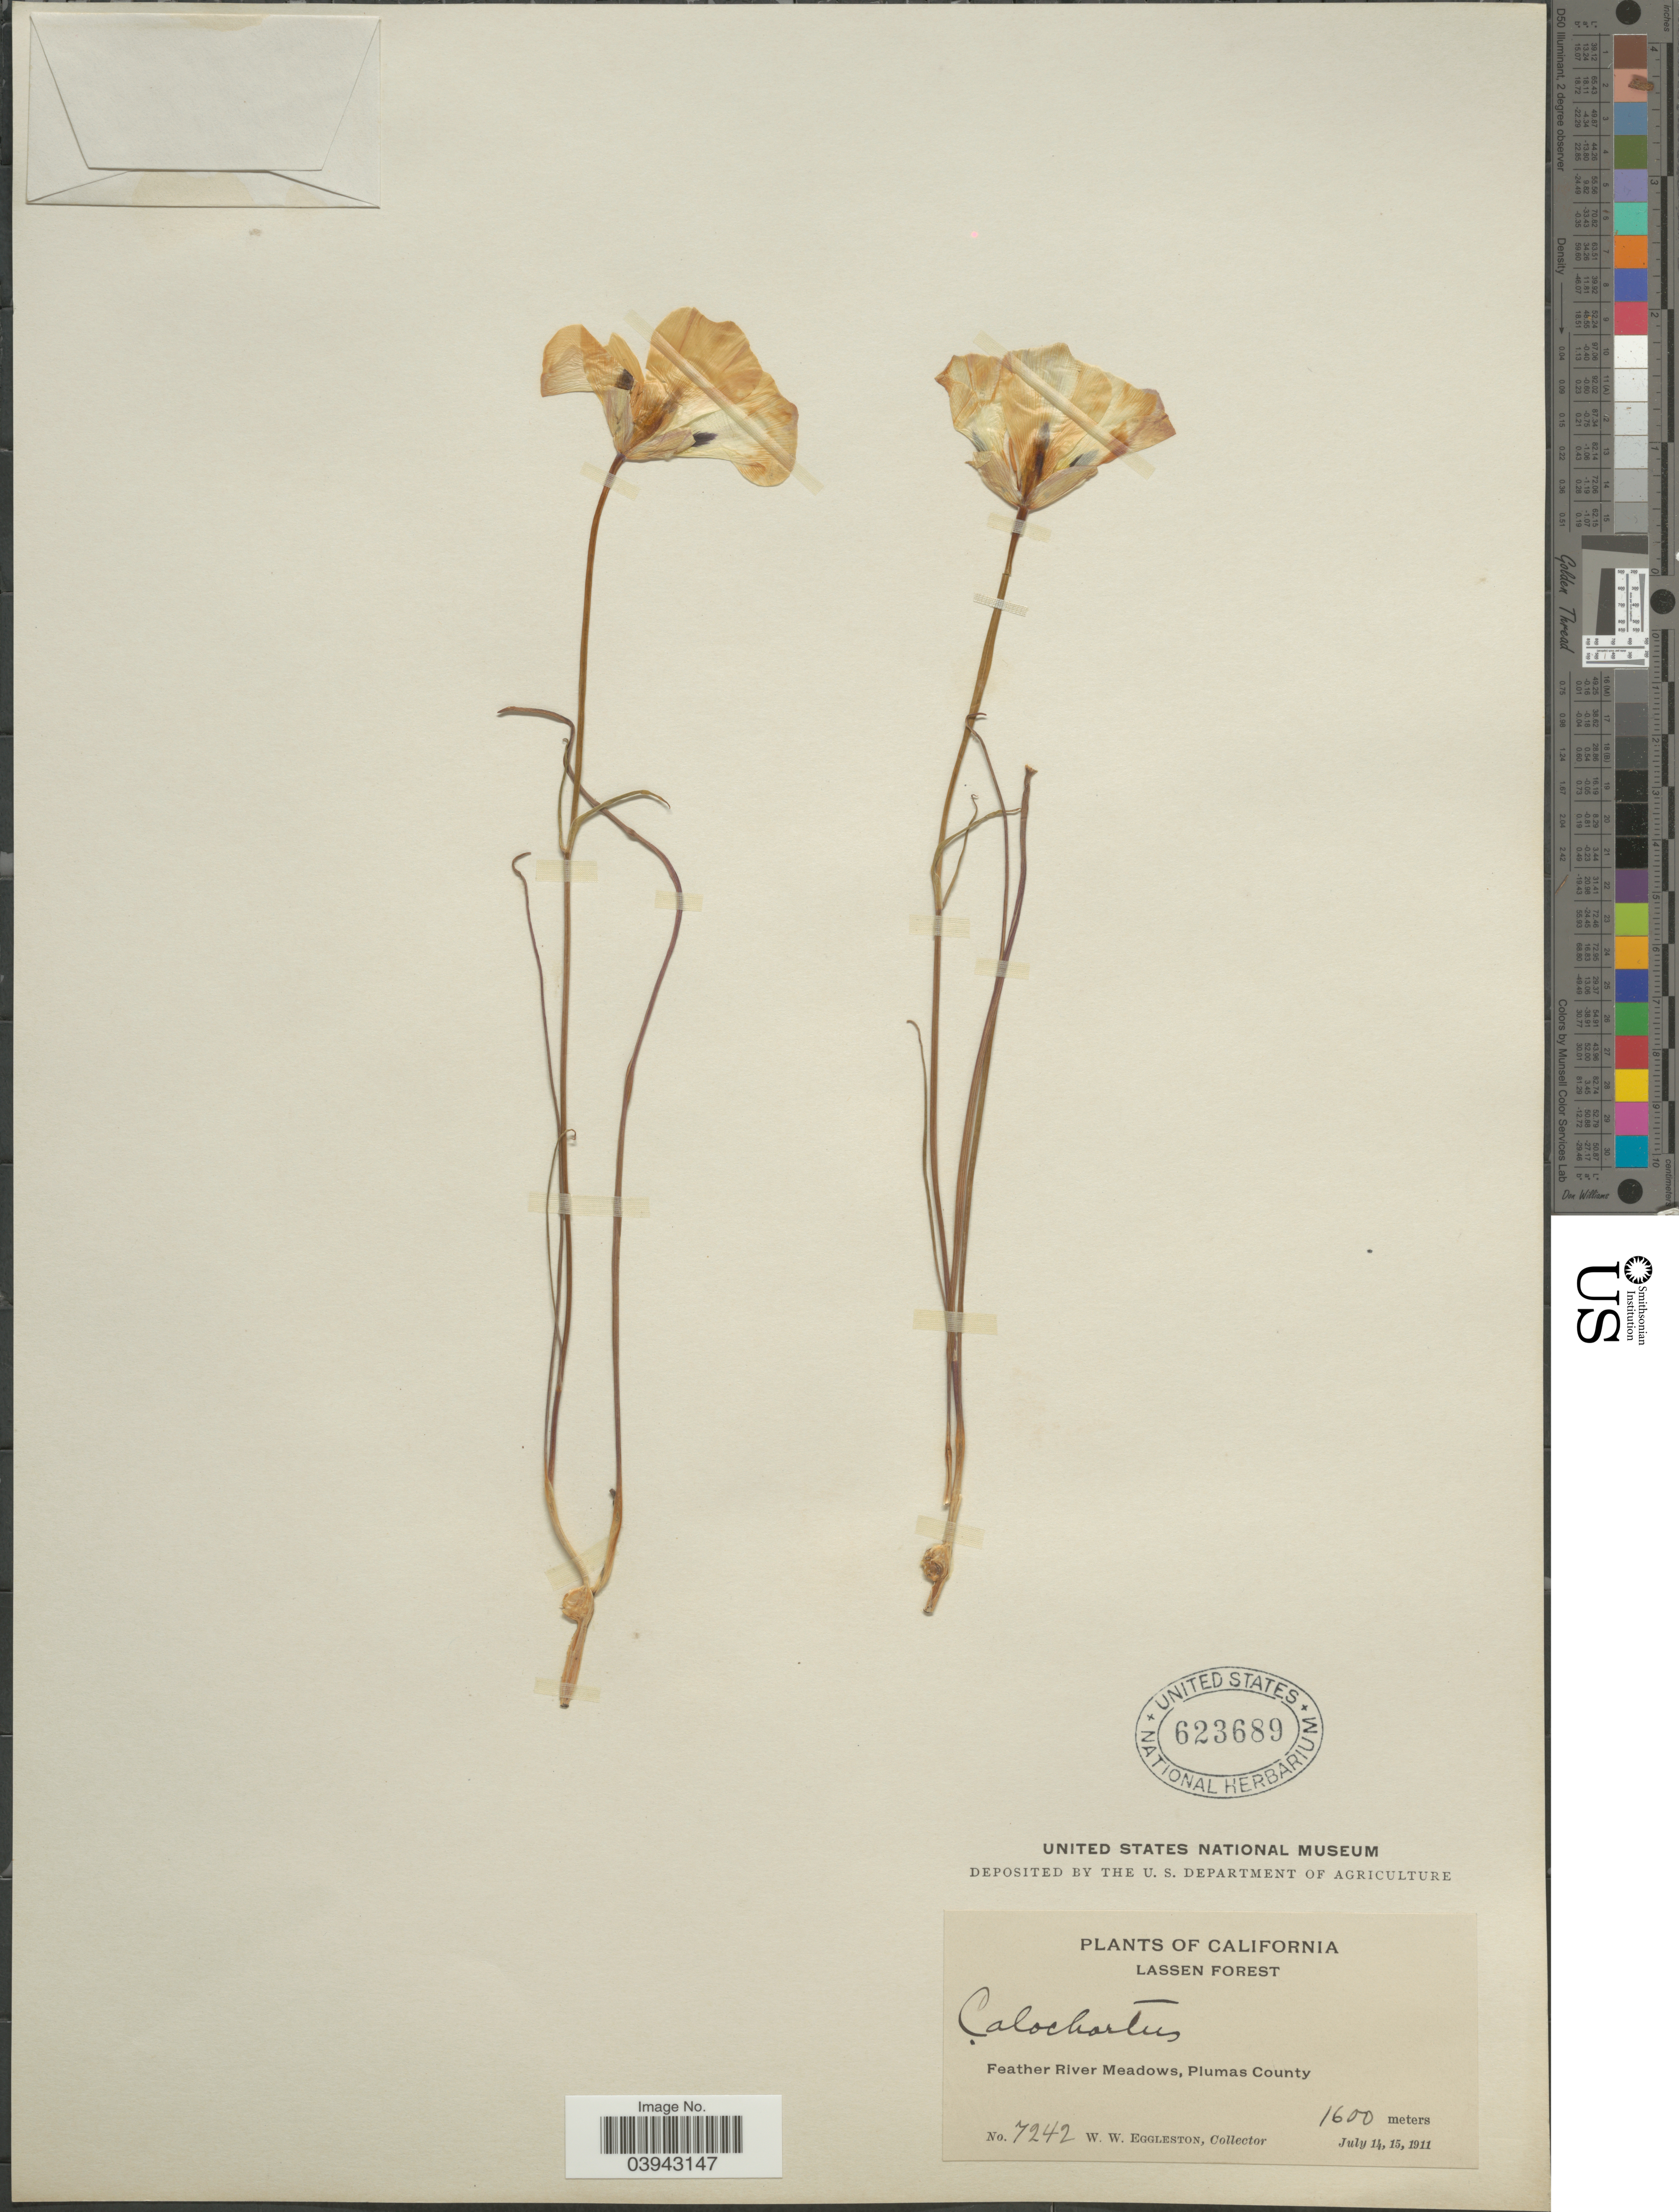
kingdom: Plantae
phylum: Tracheophyta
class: Liliopsida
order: Liliales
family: Liliaceae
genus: Calochortus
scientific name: Calochortus sp.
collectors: W. W. Eggleston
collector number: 7242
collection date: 1911-07-14/1911-07-15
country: United States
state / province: California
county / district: Plumas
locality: Lassen Forest. Feather River Meadows, Plumas County.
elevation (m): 1600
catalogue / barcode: US 623689